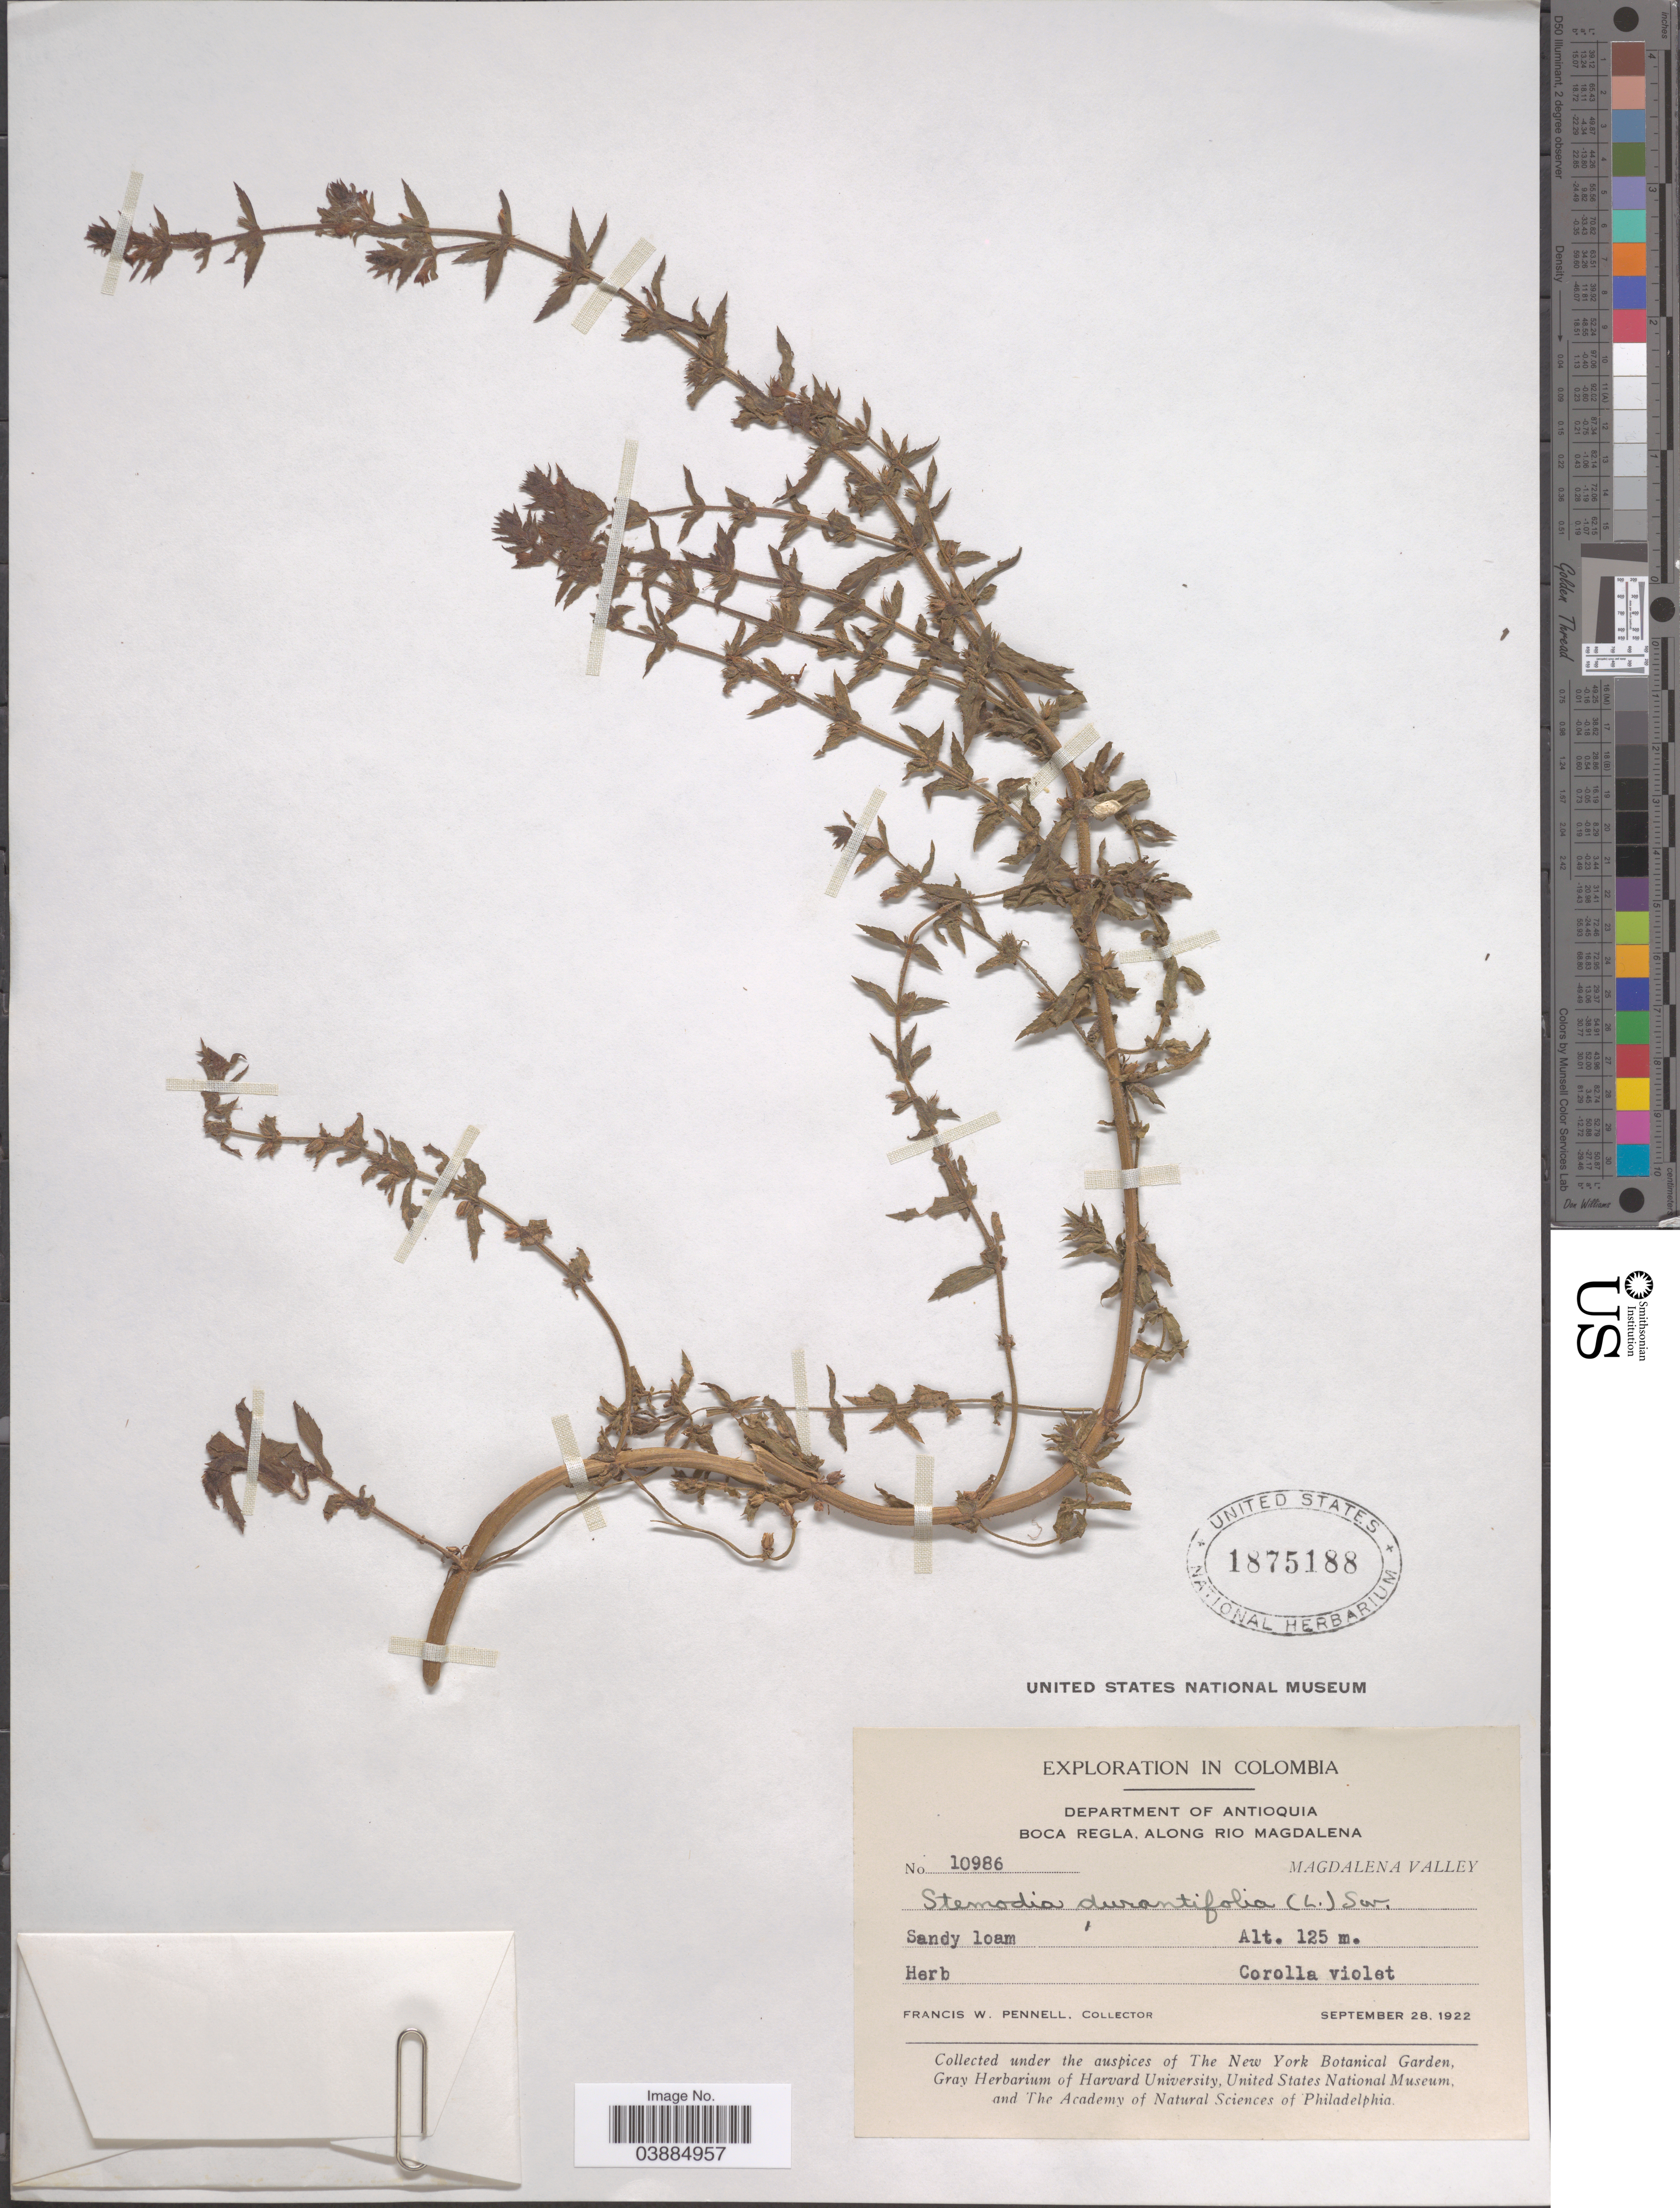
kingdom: Plantae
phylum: Tracheophyta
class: Magnoliopsida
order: Lamiales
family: Plantaginaceae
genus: Stemodia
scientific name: Stemodia durantifolia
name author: (L.) Sw.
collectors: F. W. Pennell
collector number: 10986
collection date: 1922-09-28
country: Colombia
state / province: Antioquia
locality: Department of Antioquia. Boca Regla, along Rio Magdalena. Magdalena Valley.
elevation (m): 125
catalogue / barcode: US 1875188